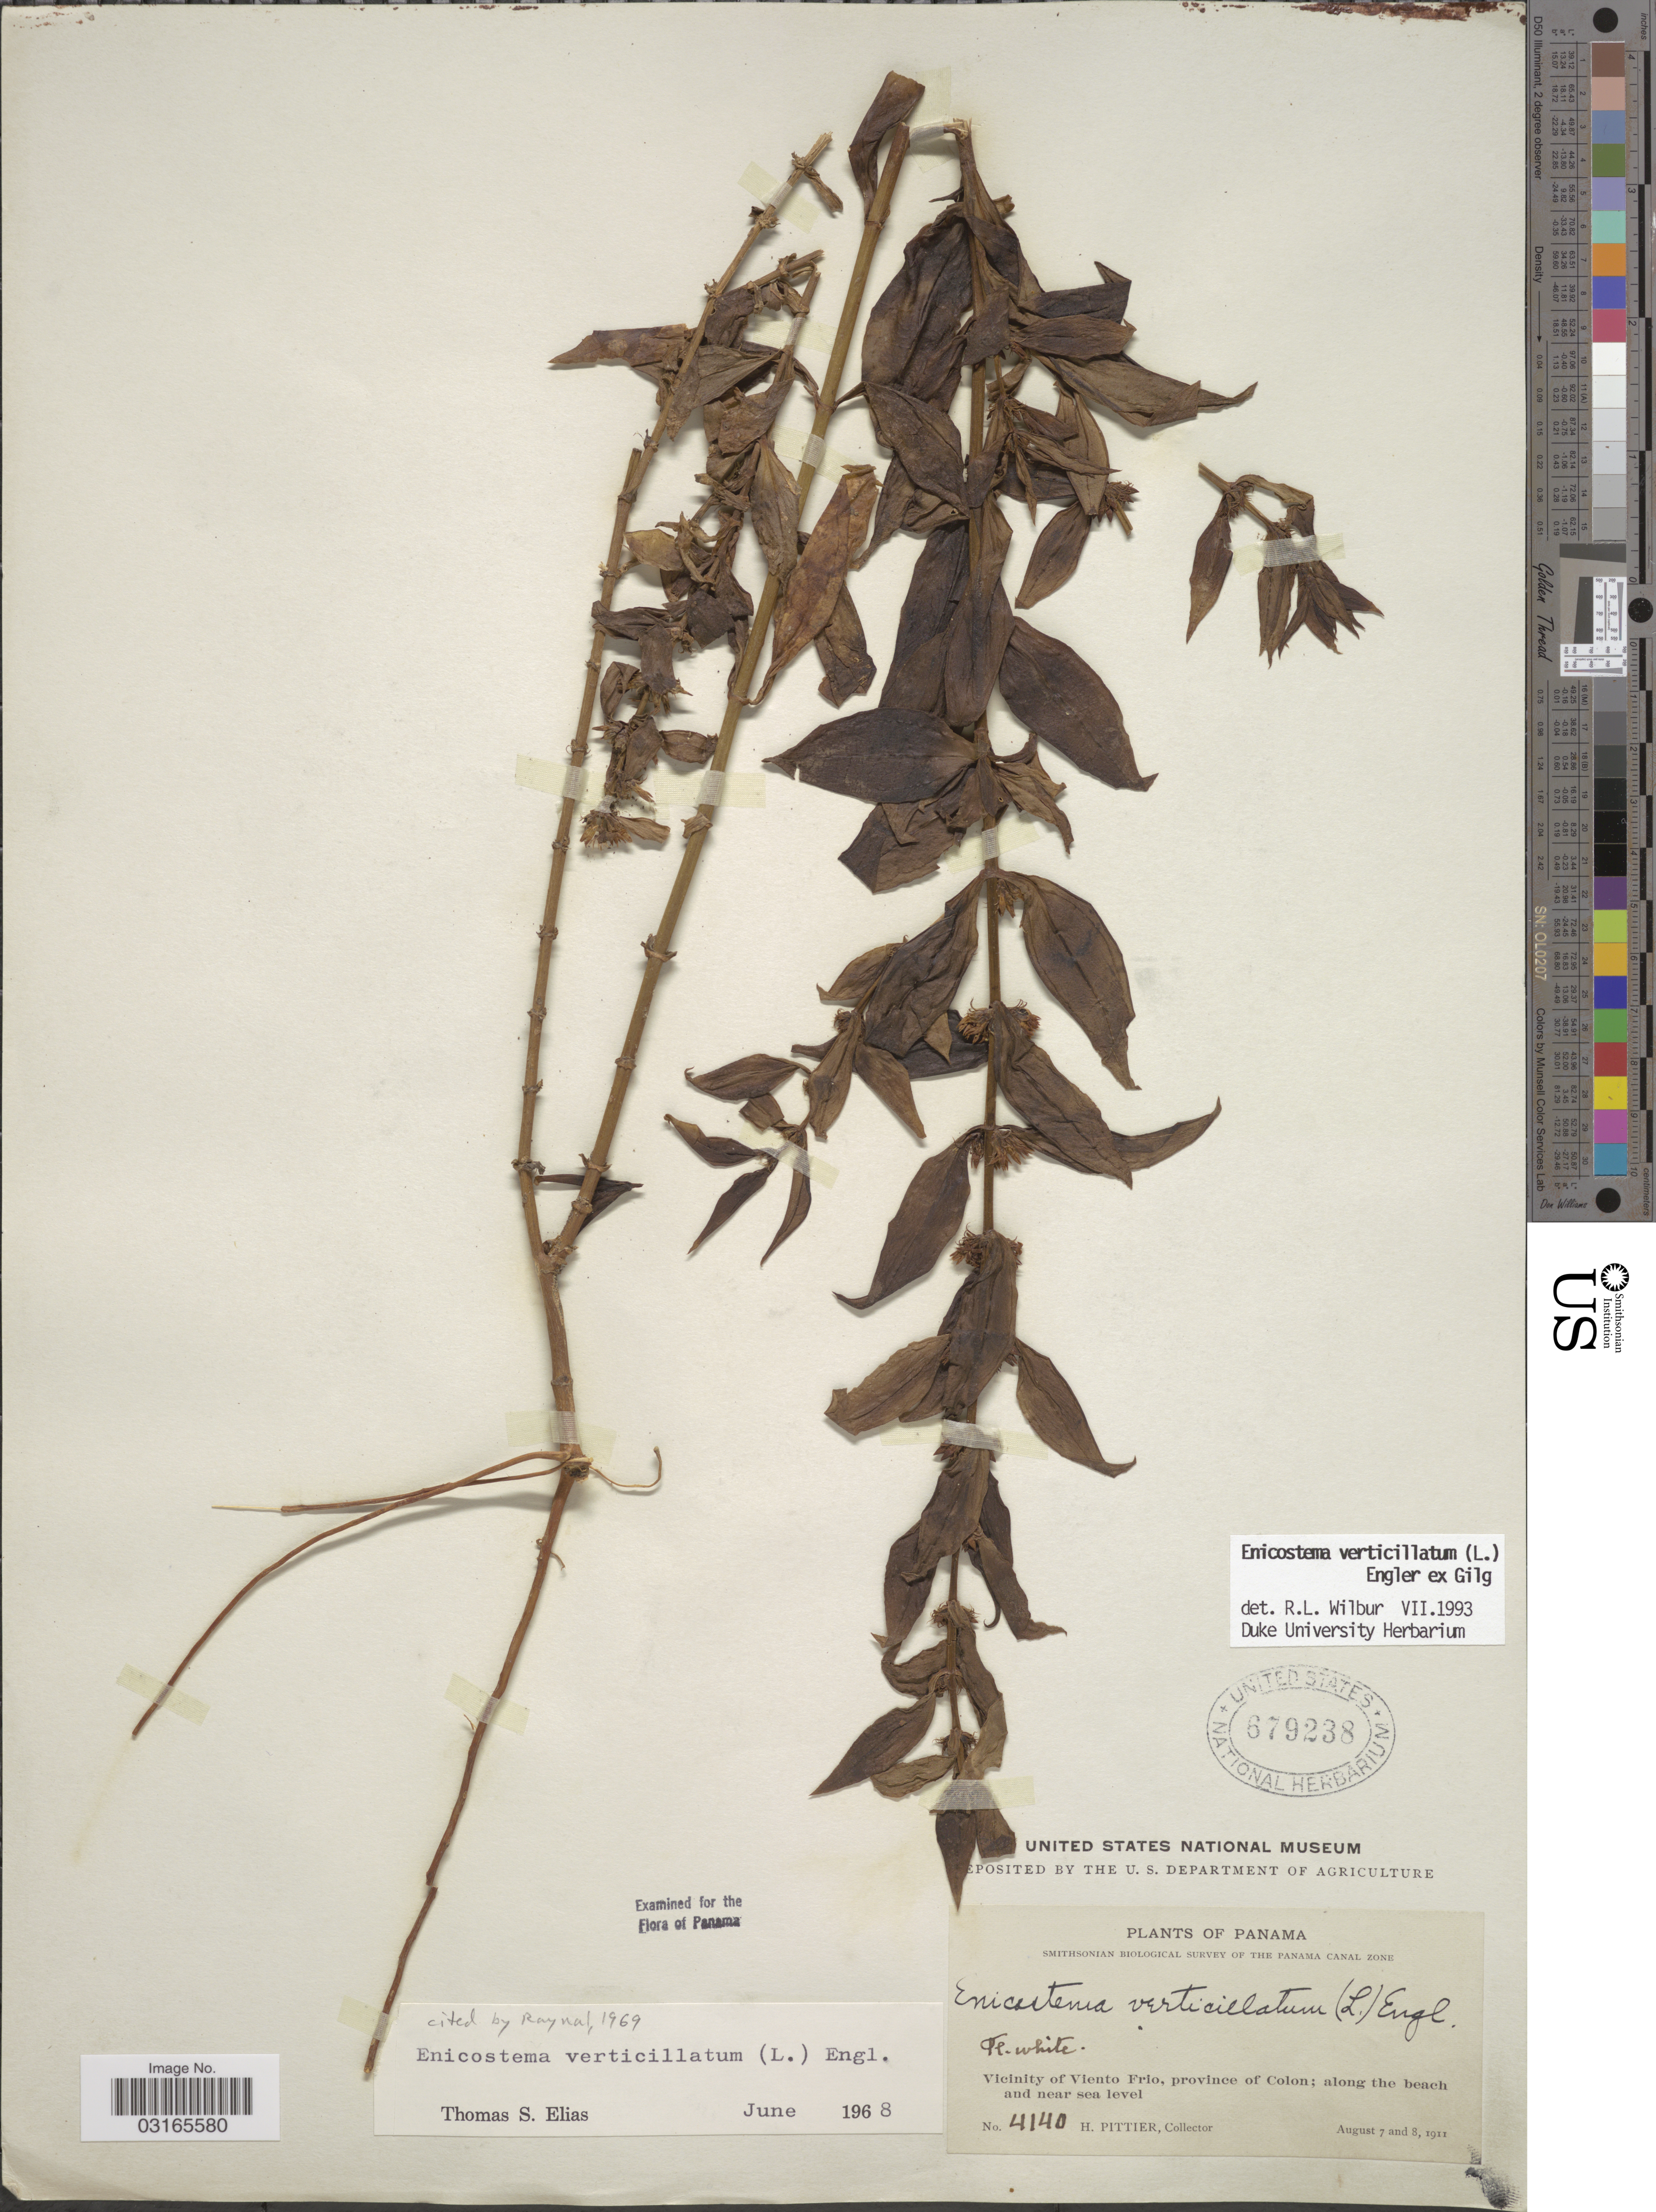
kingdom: Plantae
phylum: Tracheophyta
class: Magnoliopsida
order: Gentianales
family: Gentianaceae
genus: Enicostema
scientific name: Enicostema verticillatum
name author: (L.) Engl.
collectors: H. F. Pittier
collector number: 4140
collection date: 1911-08-07/1911-08-08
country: Panama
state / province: Colón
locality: Vicinity of Viento Frio, province of Colon; along the beach.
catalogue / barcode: US 679238